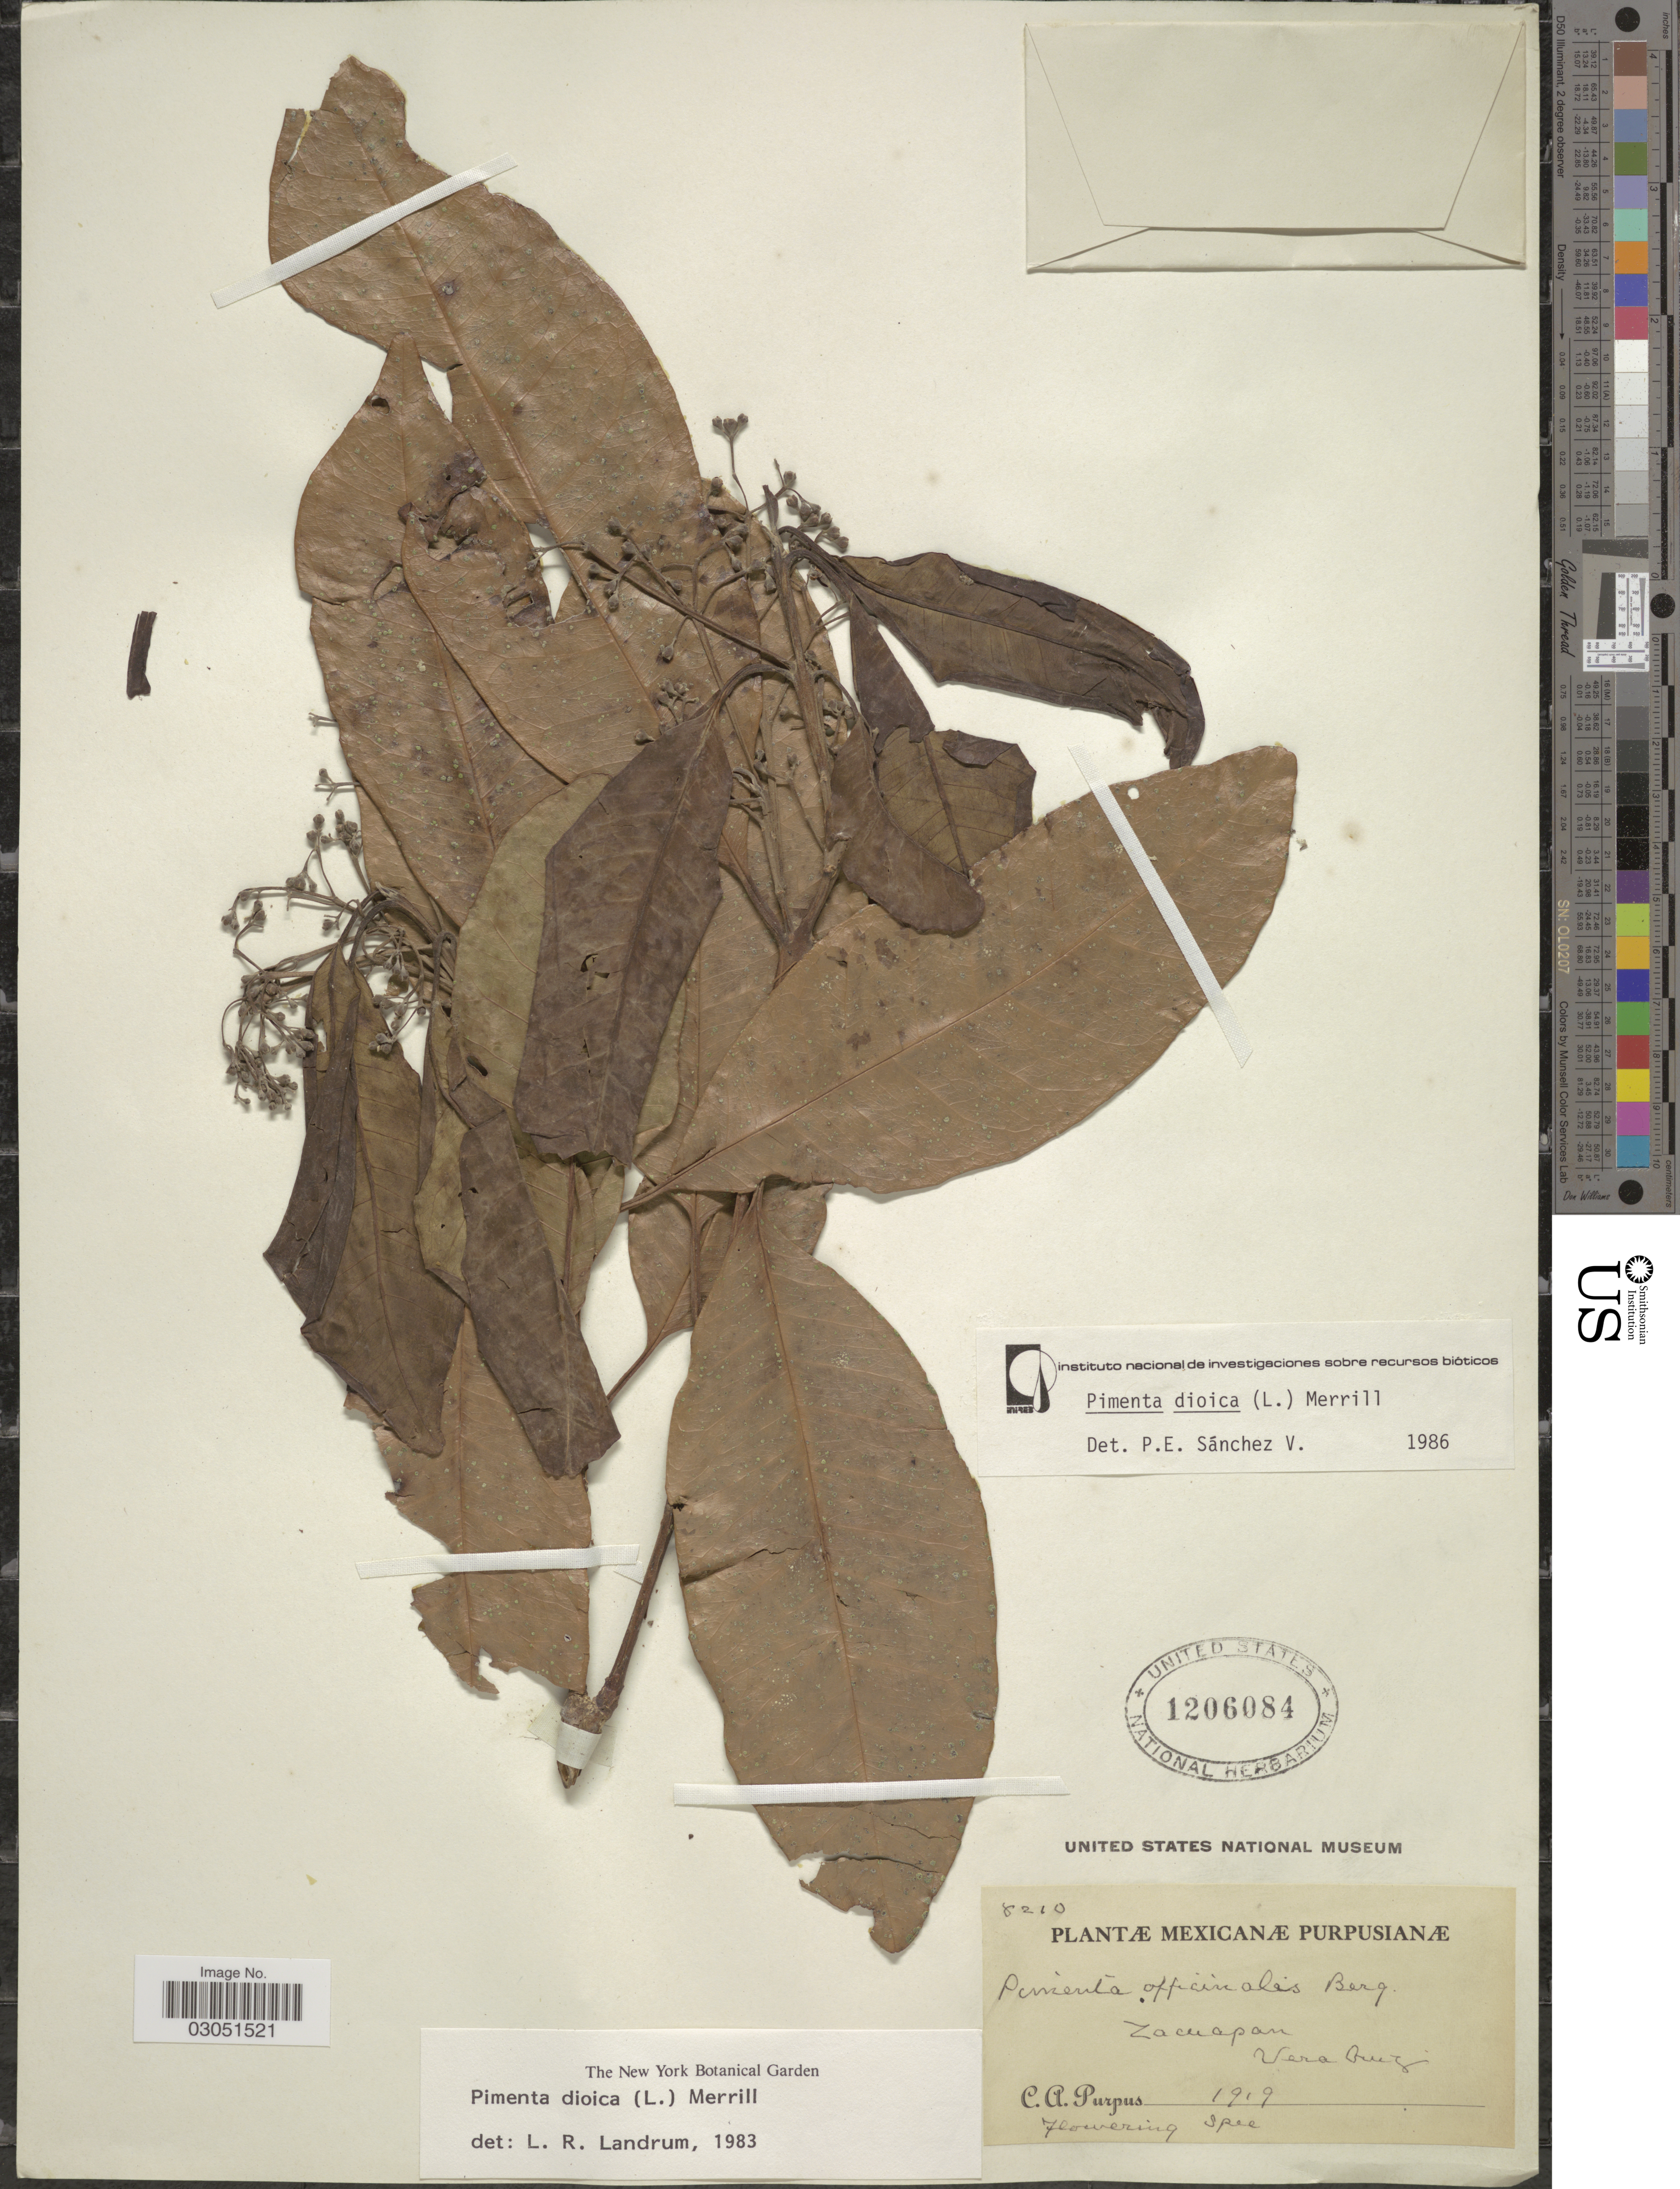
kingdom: Plantae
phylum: Tracheophyta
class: Magnoliopsida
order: Myrtales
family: Myrtaceae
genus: Pimenta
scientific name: Pimenta dioica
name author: (L.) Merr.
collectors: C. A. Purpus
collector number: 8210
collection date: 1919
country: Mexico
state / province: Veracruz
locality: Zacuapan, Vera Cruz.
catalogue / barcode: US 1206084